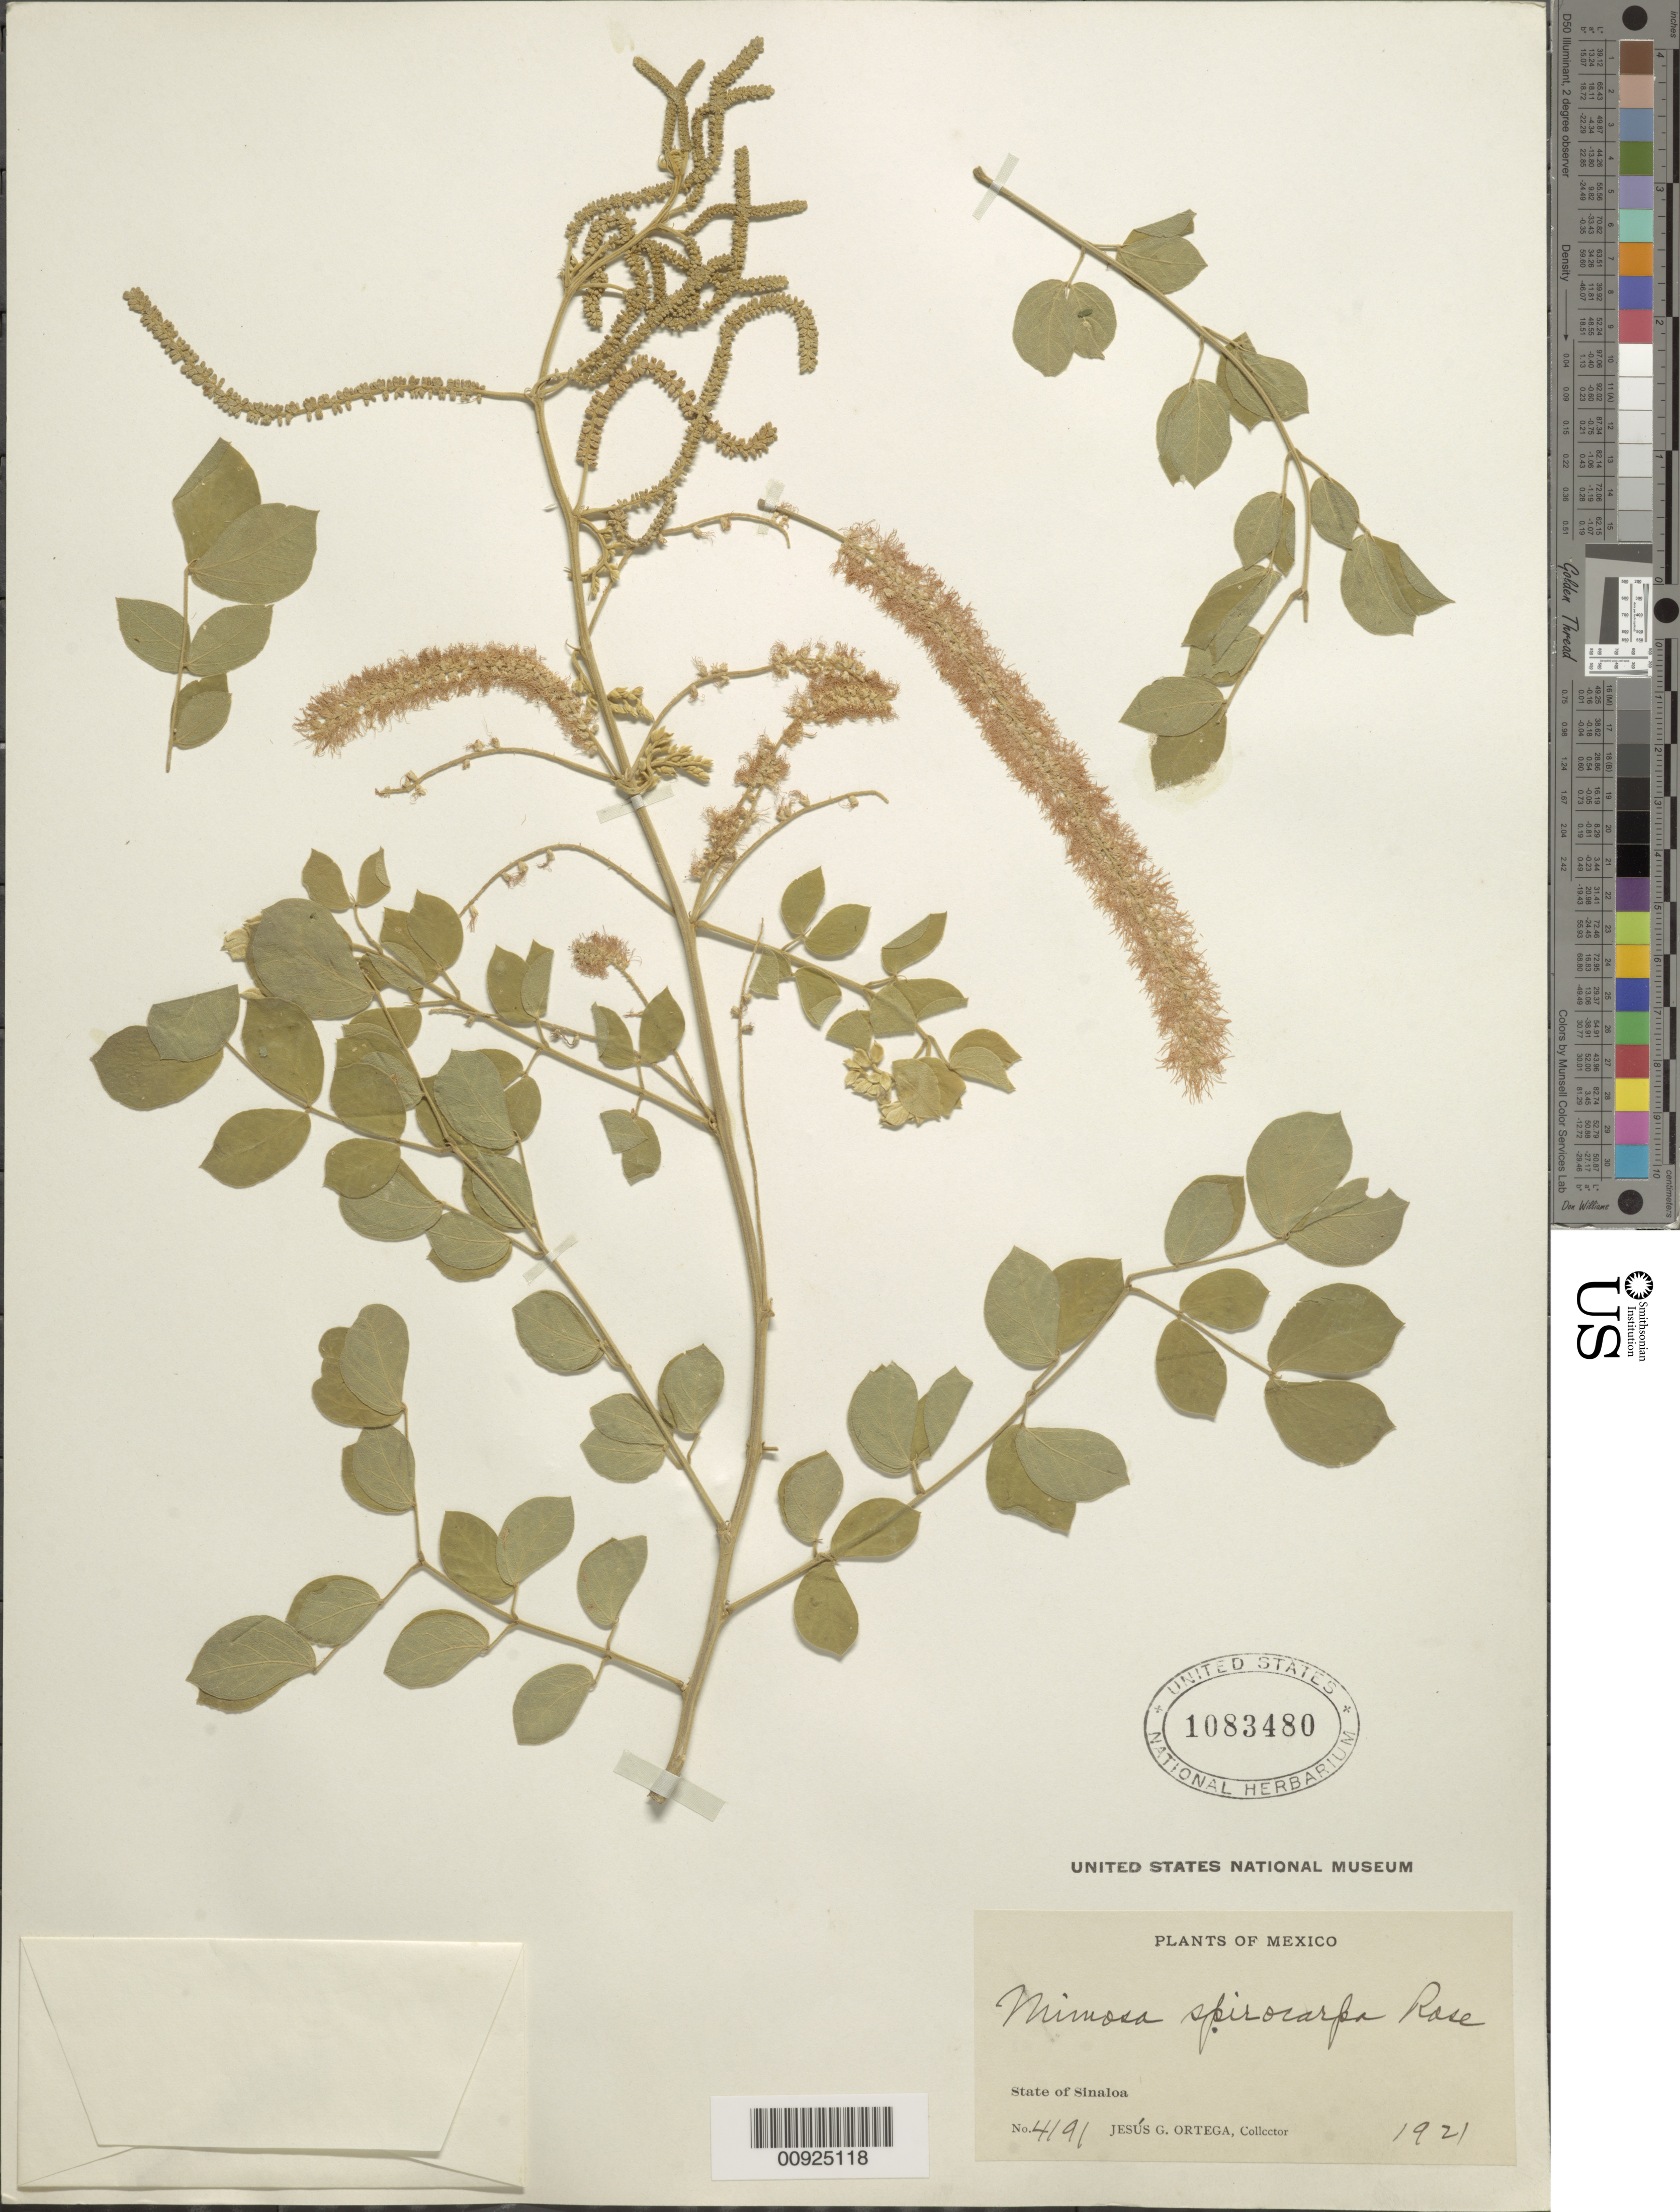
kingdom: Plantae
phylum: Tracheophyta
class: Magnoliopsida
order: Fabales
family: Fabaceae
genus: Mimosa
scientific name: Mimosa spirocarpa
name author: Rose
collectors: J. Ortega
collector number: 4191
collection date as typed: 1921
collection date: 1921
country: Mexico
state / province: Sinaloa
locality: State of Sinaloa.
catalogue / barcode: US 1083480